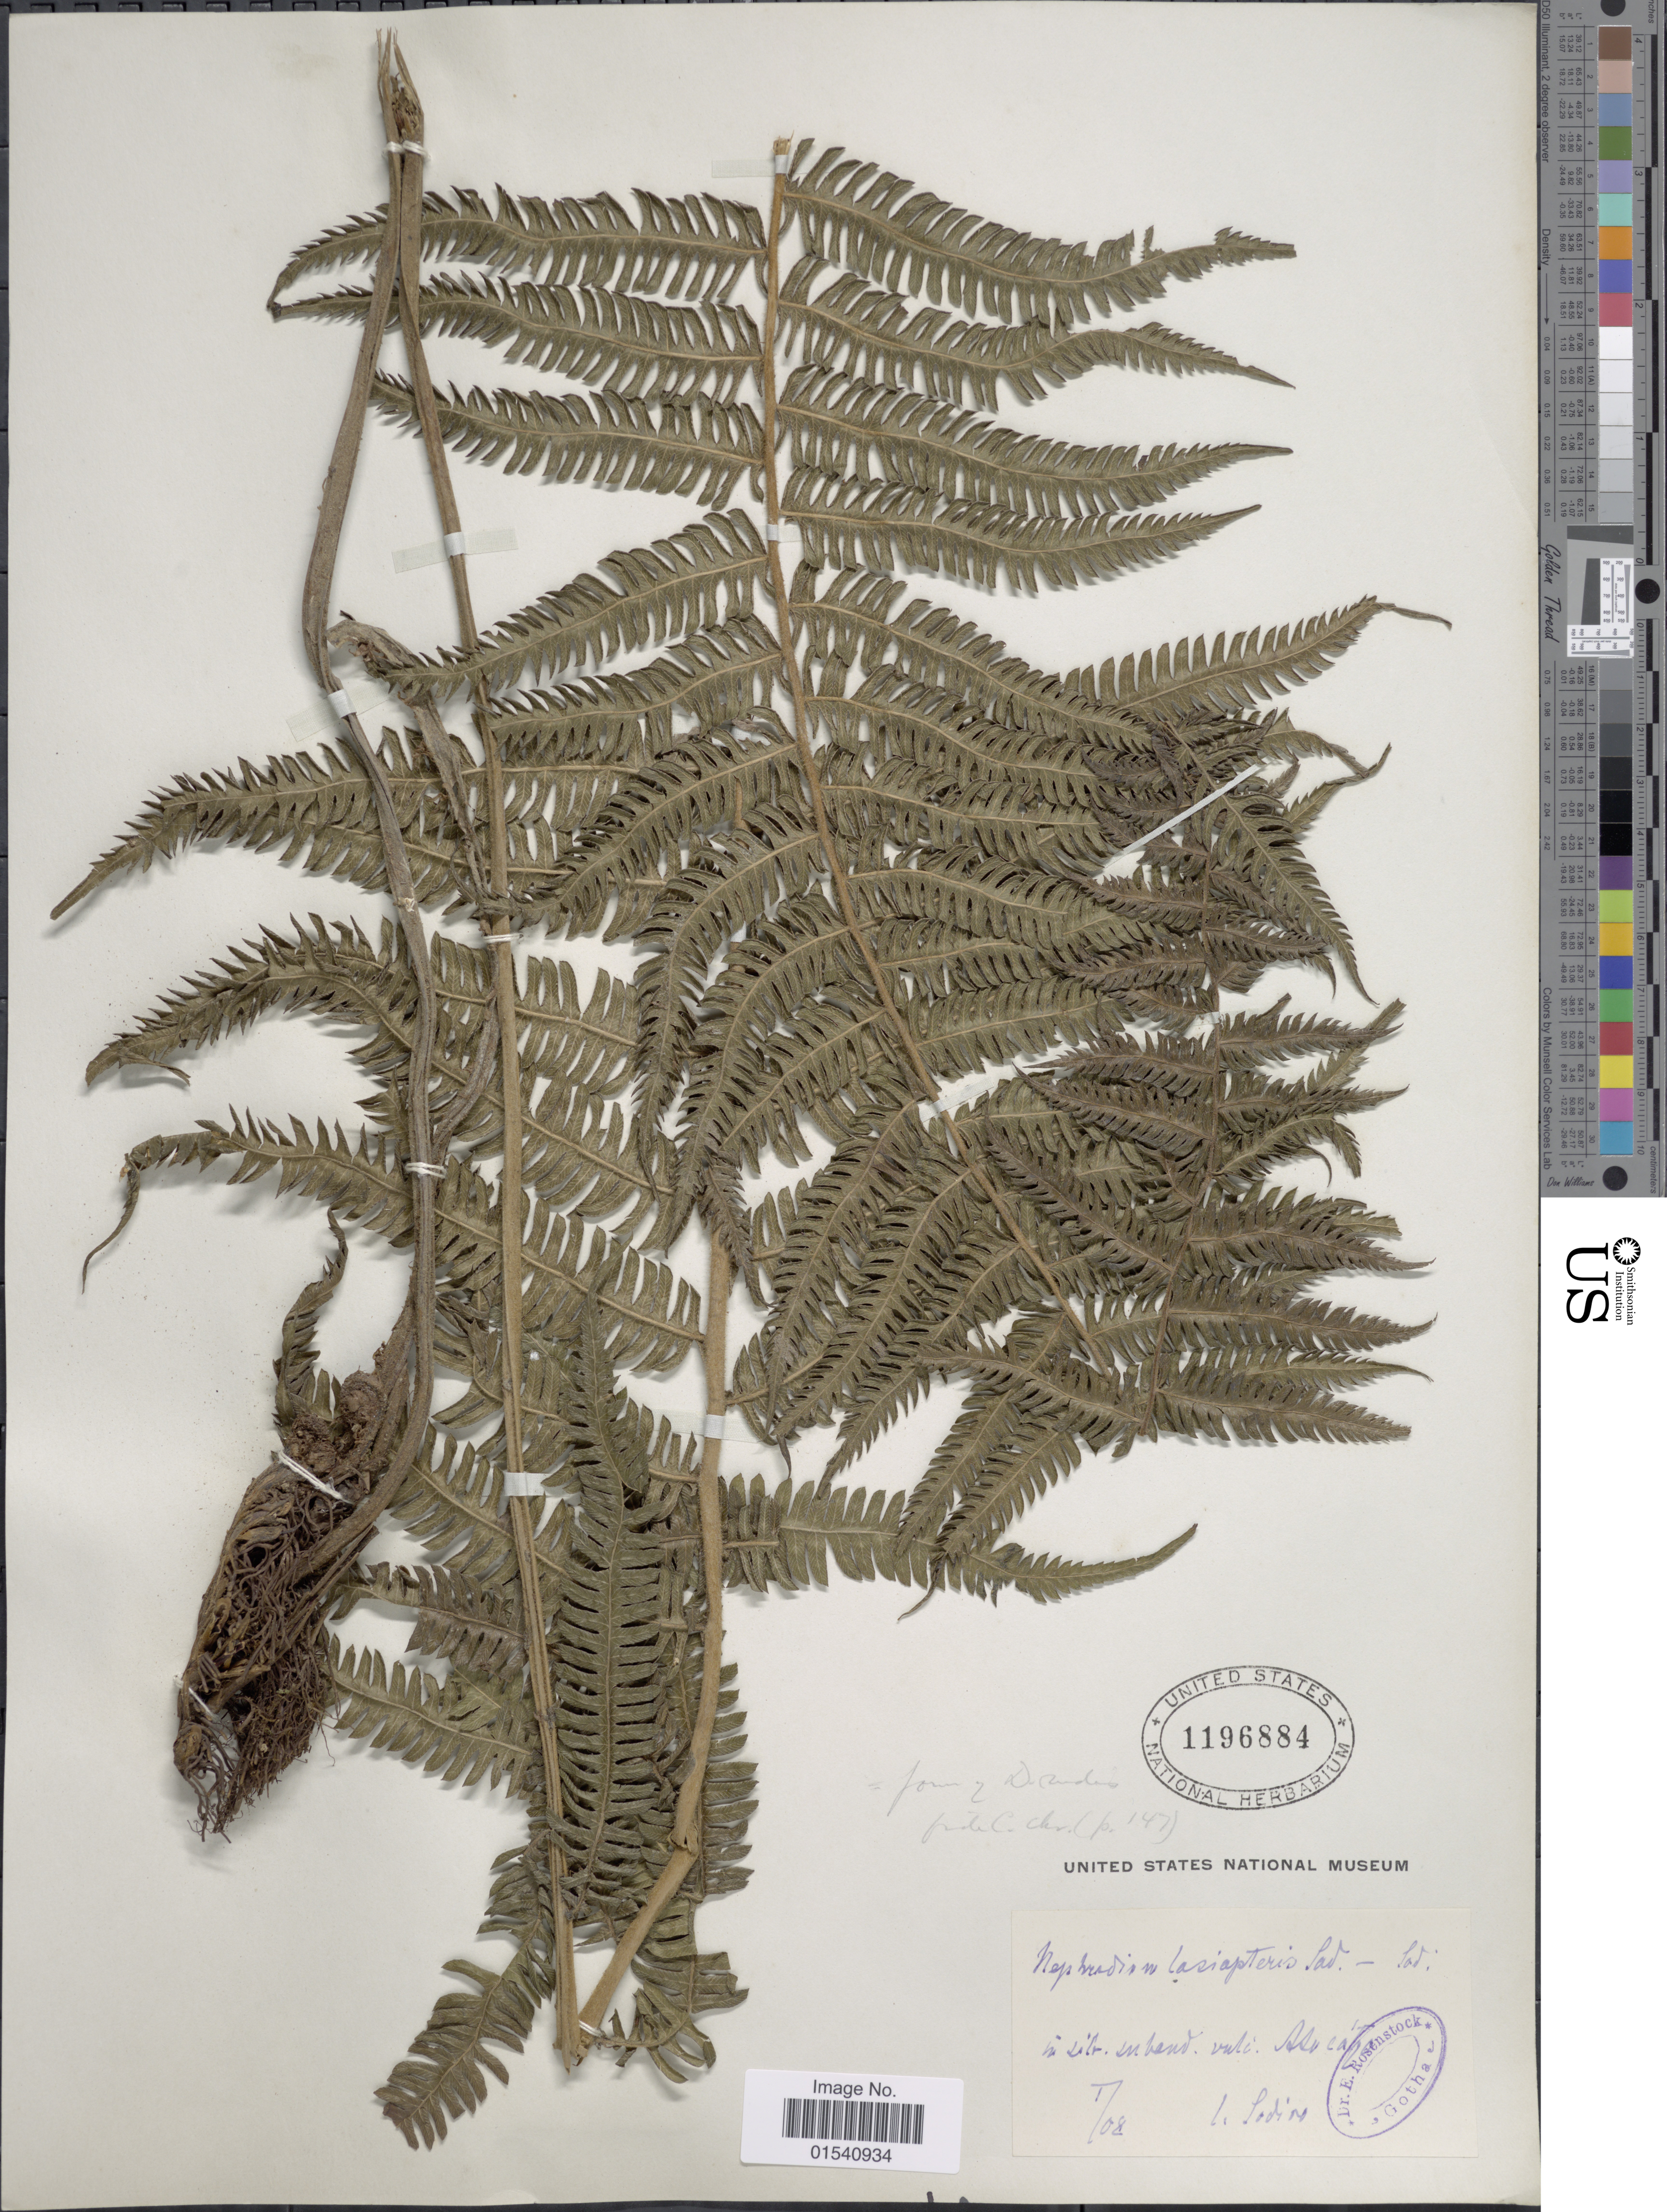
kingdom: Plantae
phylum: Tracheophyta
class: Polypodiopsida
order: Polypodiales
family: Thelypteridaceae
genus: Amauropelta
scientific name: Amauropelta rudis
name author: (Kunze) Pic. Serm.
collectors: Sodiro, --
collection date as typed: Transcribed d/m/y: /1/8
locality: In silv suban. vulc: A [illegible text]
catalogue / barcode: US 1196884